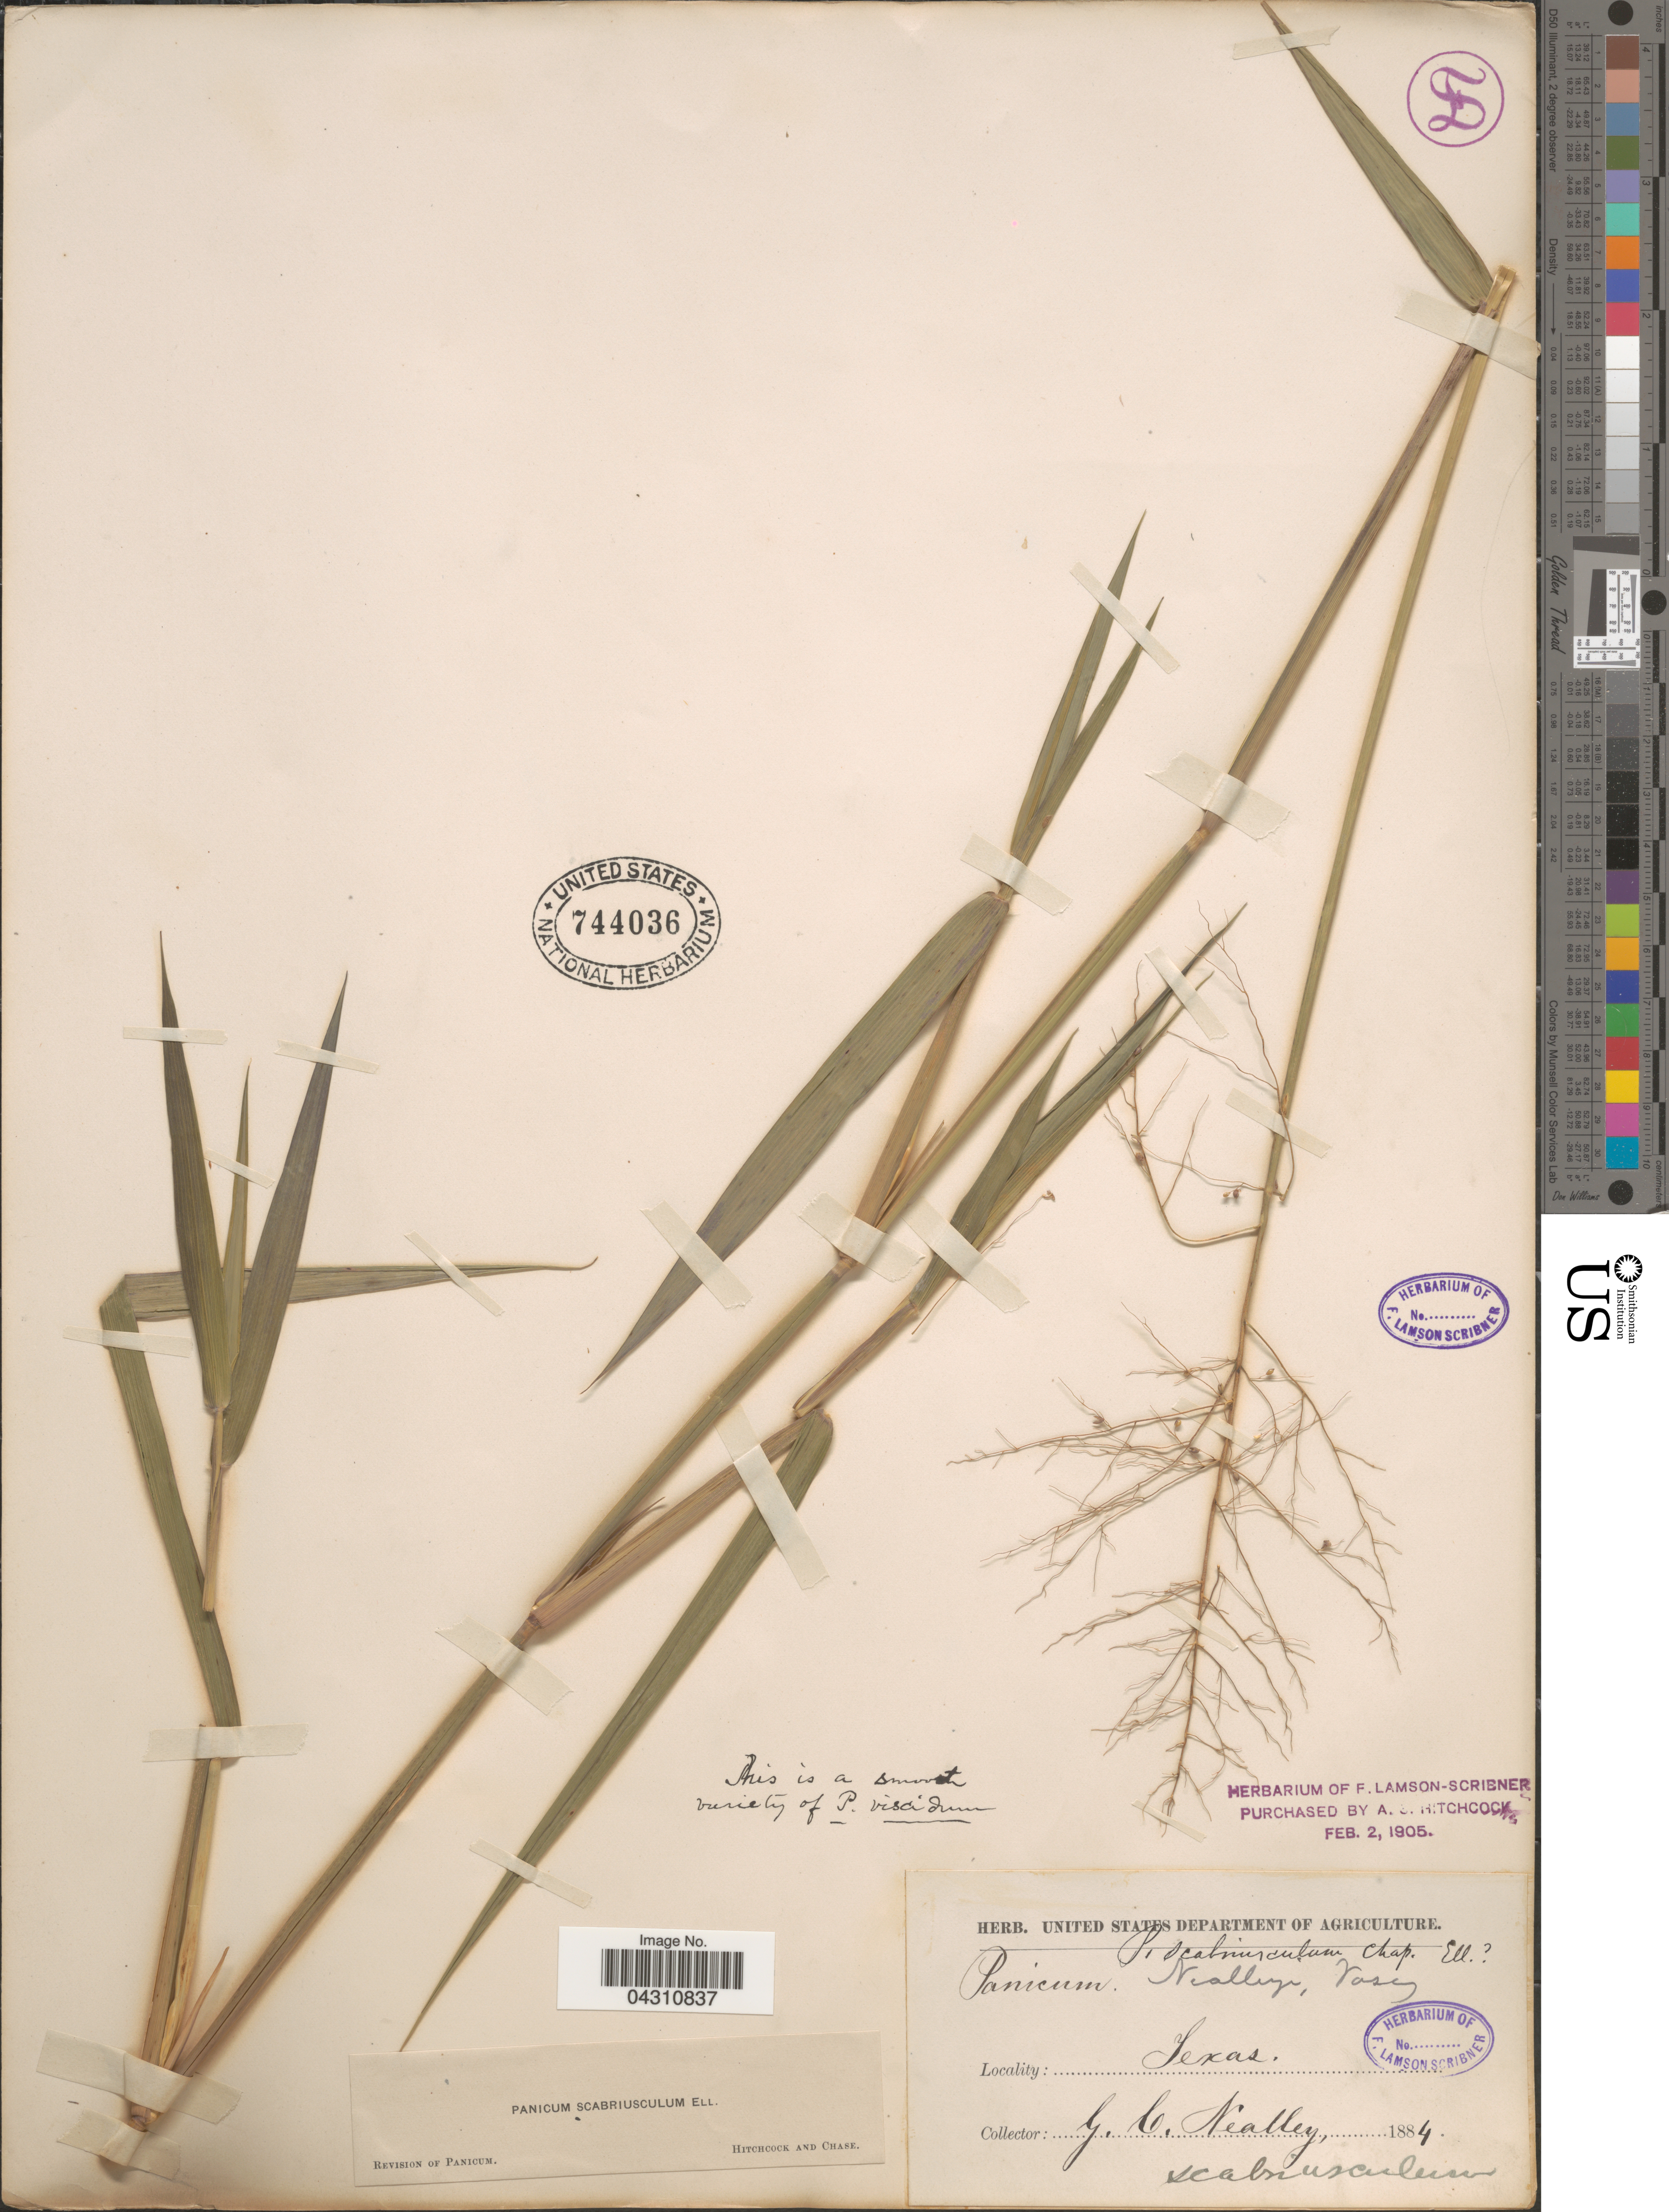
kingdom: Plantae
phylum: Tracheophyta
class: Liliopsida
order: Poales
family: Poaceae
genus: Dichanthelium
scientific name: Dichanthelium scabriusculum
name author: (Elliott) Gould & C.A. Clark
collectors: G. C. Nealley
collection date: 1884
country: United States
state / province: Texas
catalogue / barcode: US 744036